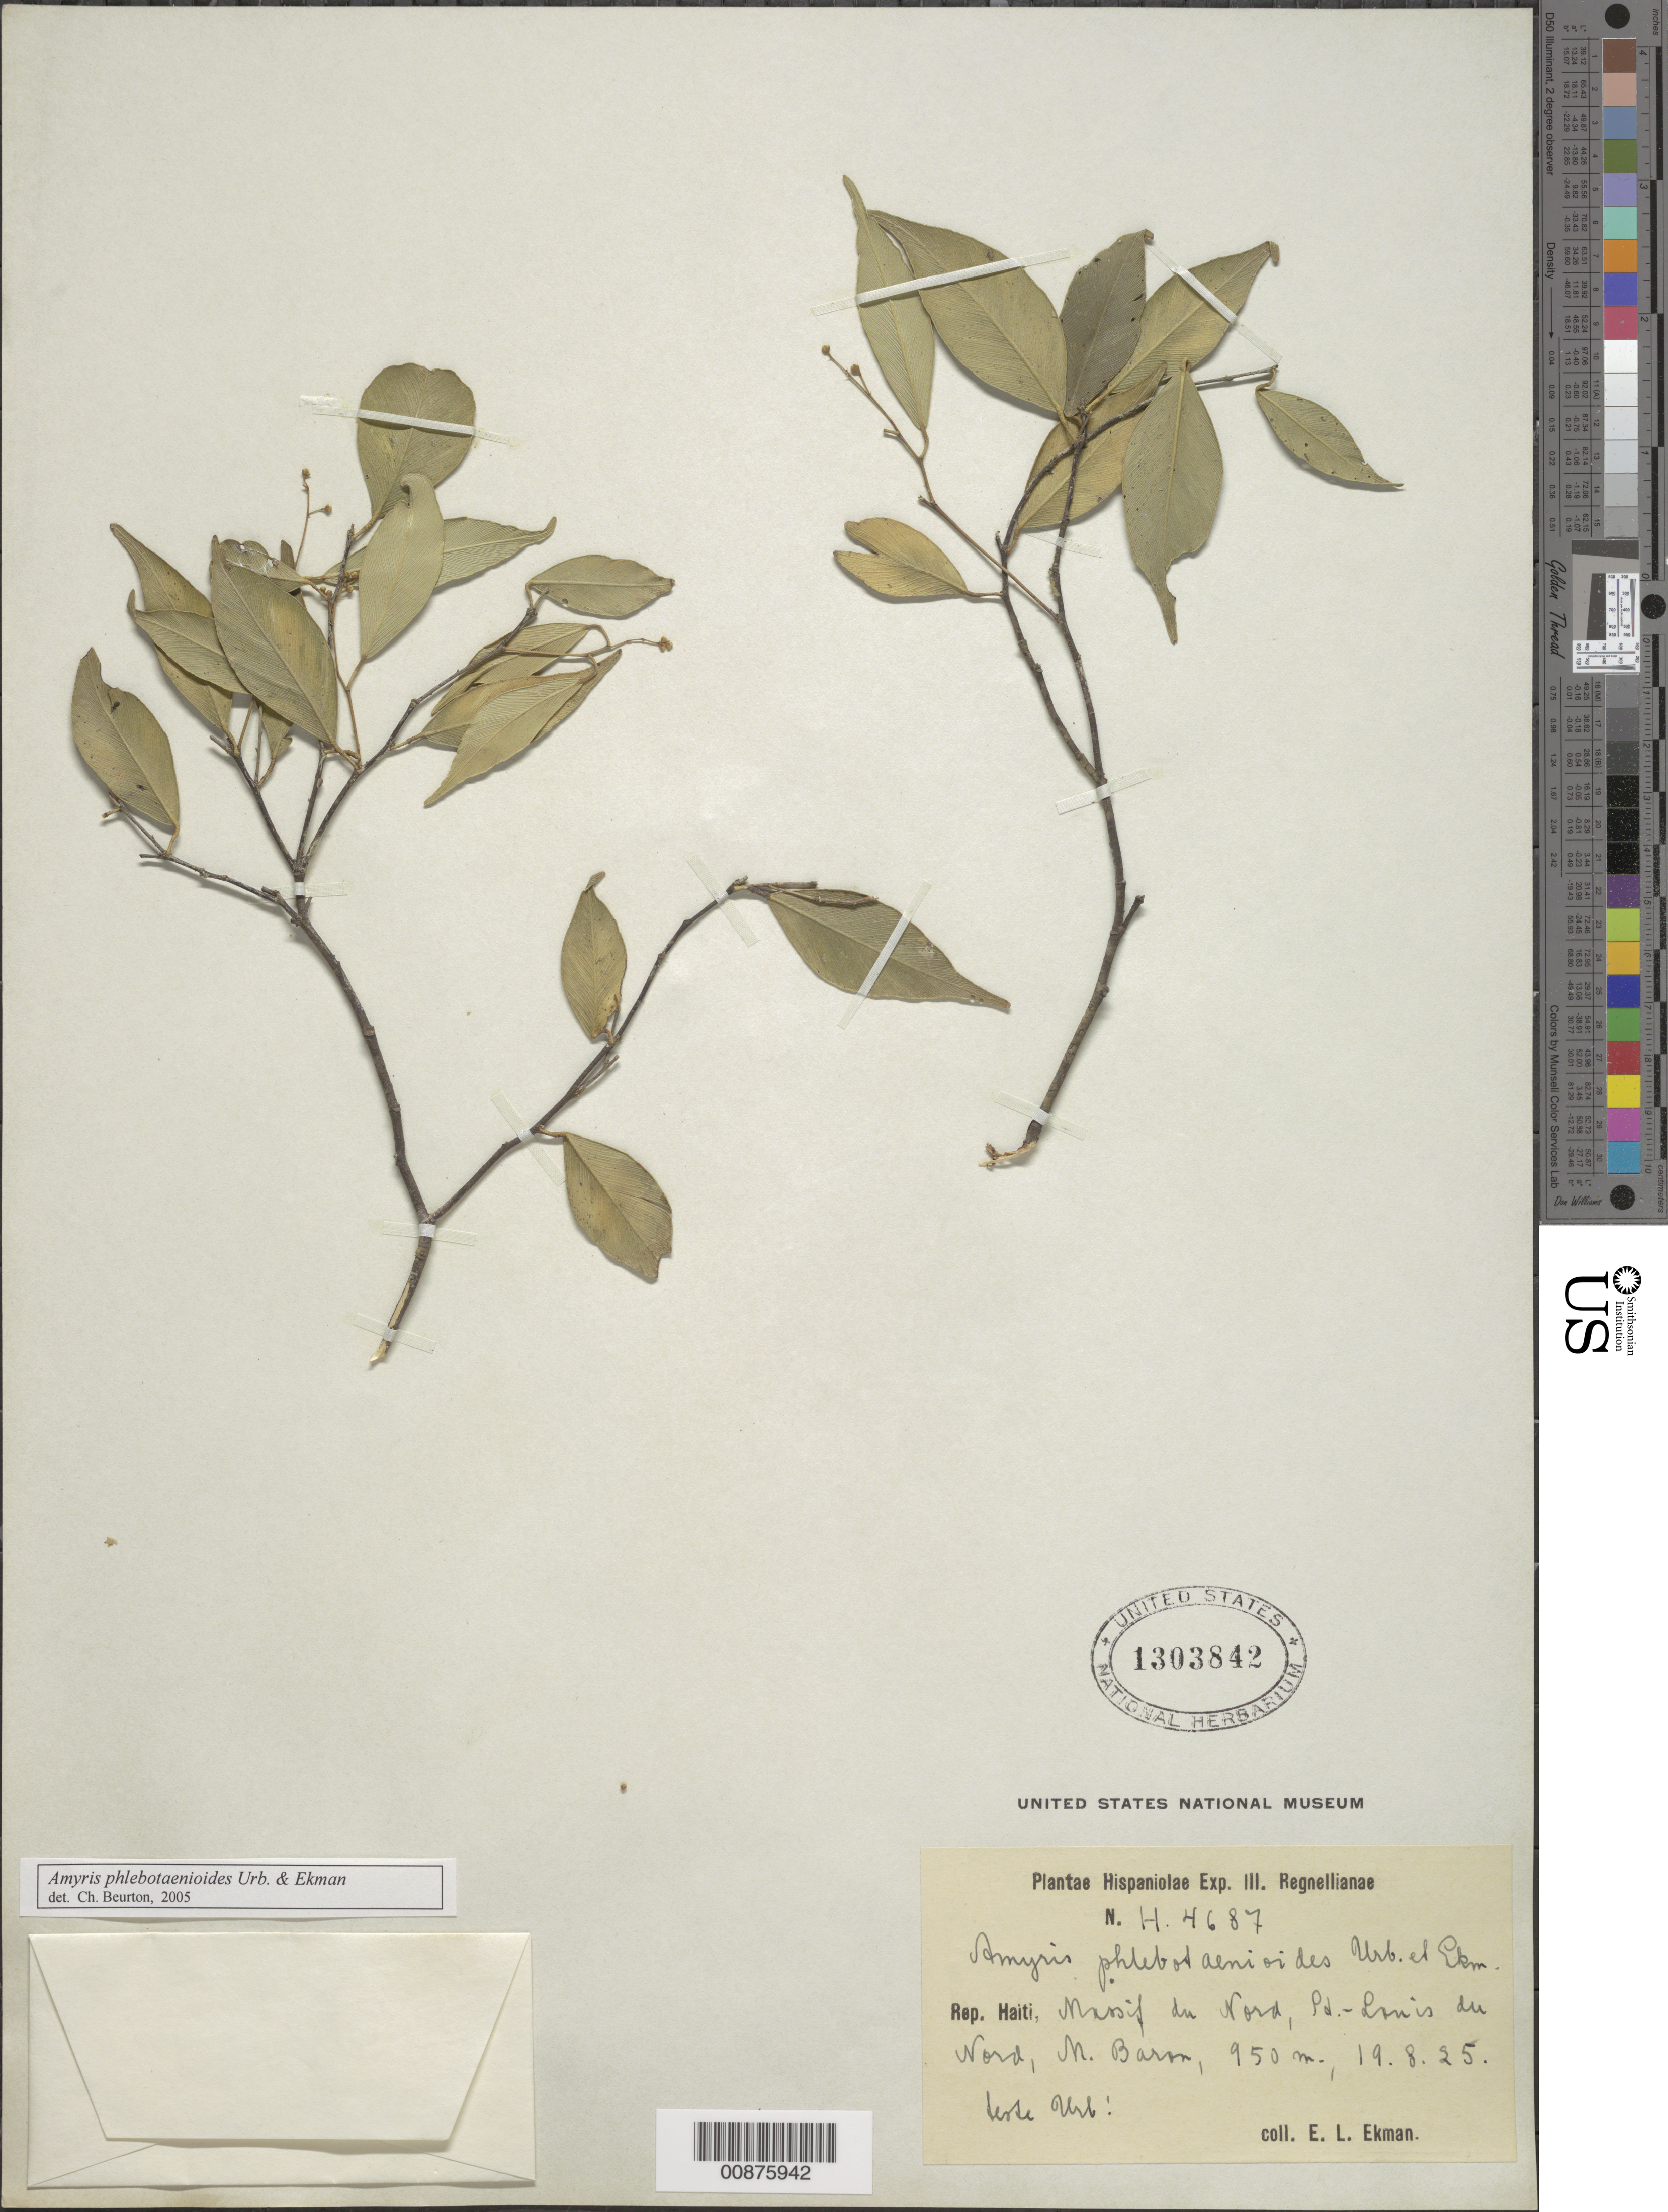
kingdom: Plantae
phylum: Tracheophyta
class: Magnoliopsida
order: Sapindales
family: Rutaceae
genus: Amyris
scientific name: Amyris phlebotaenioides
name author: Urb. & Ekman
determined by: Beurton, C.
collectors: E. L. Ekman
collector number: H 4687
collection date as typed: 19 Aug 1925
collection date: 1925-08-19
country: Haiti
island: Hispaniola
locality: Massif du Nord, St. Louis du Nord, M. Baron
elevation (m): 950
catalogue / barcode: US 1303842